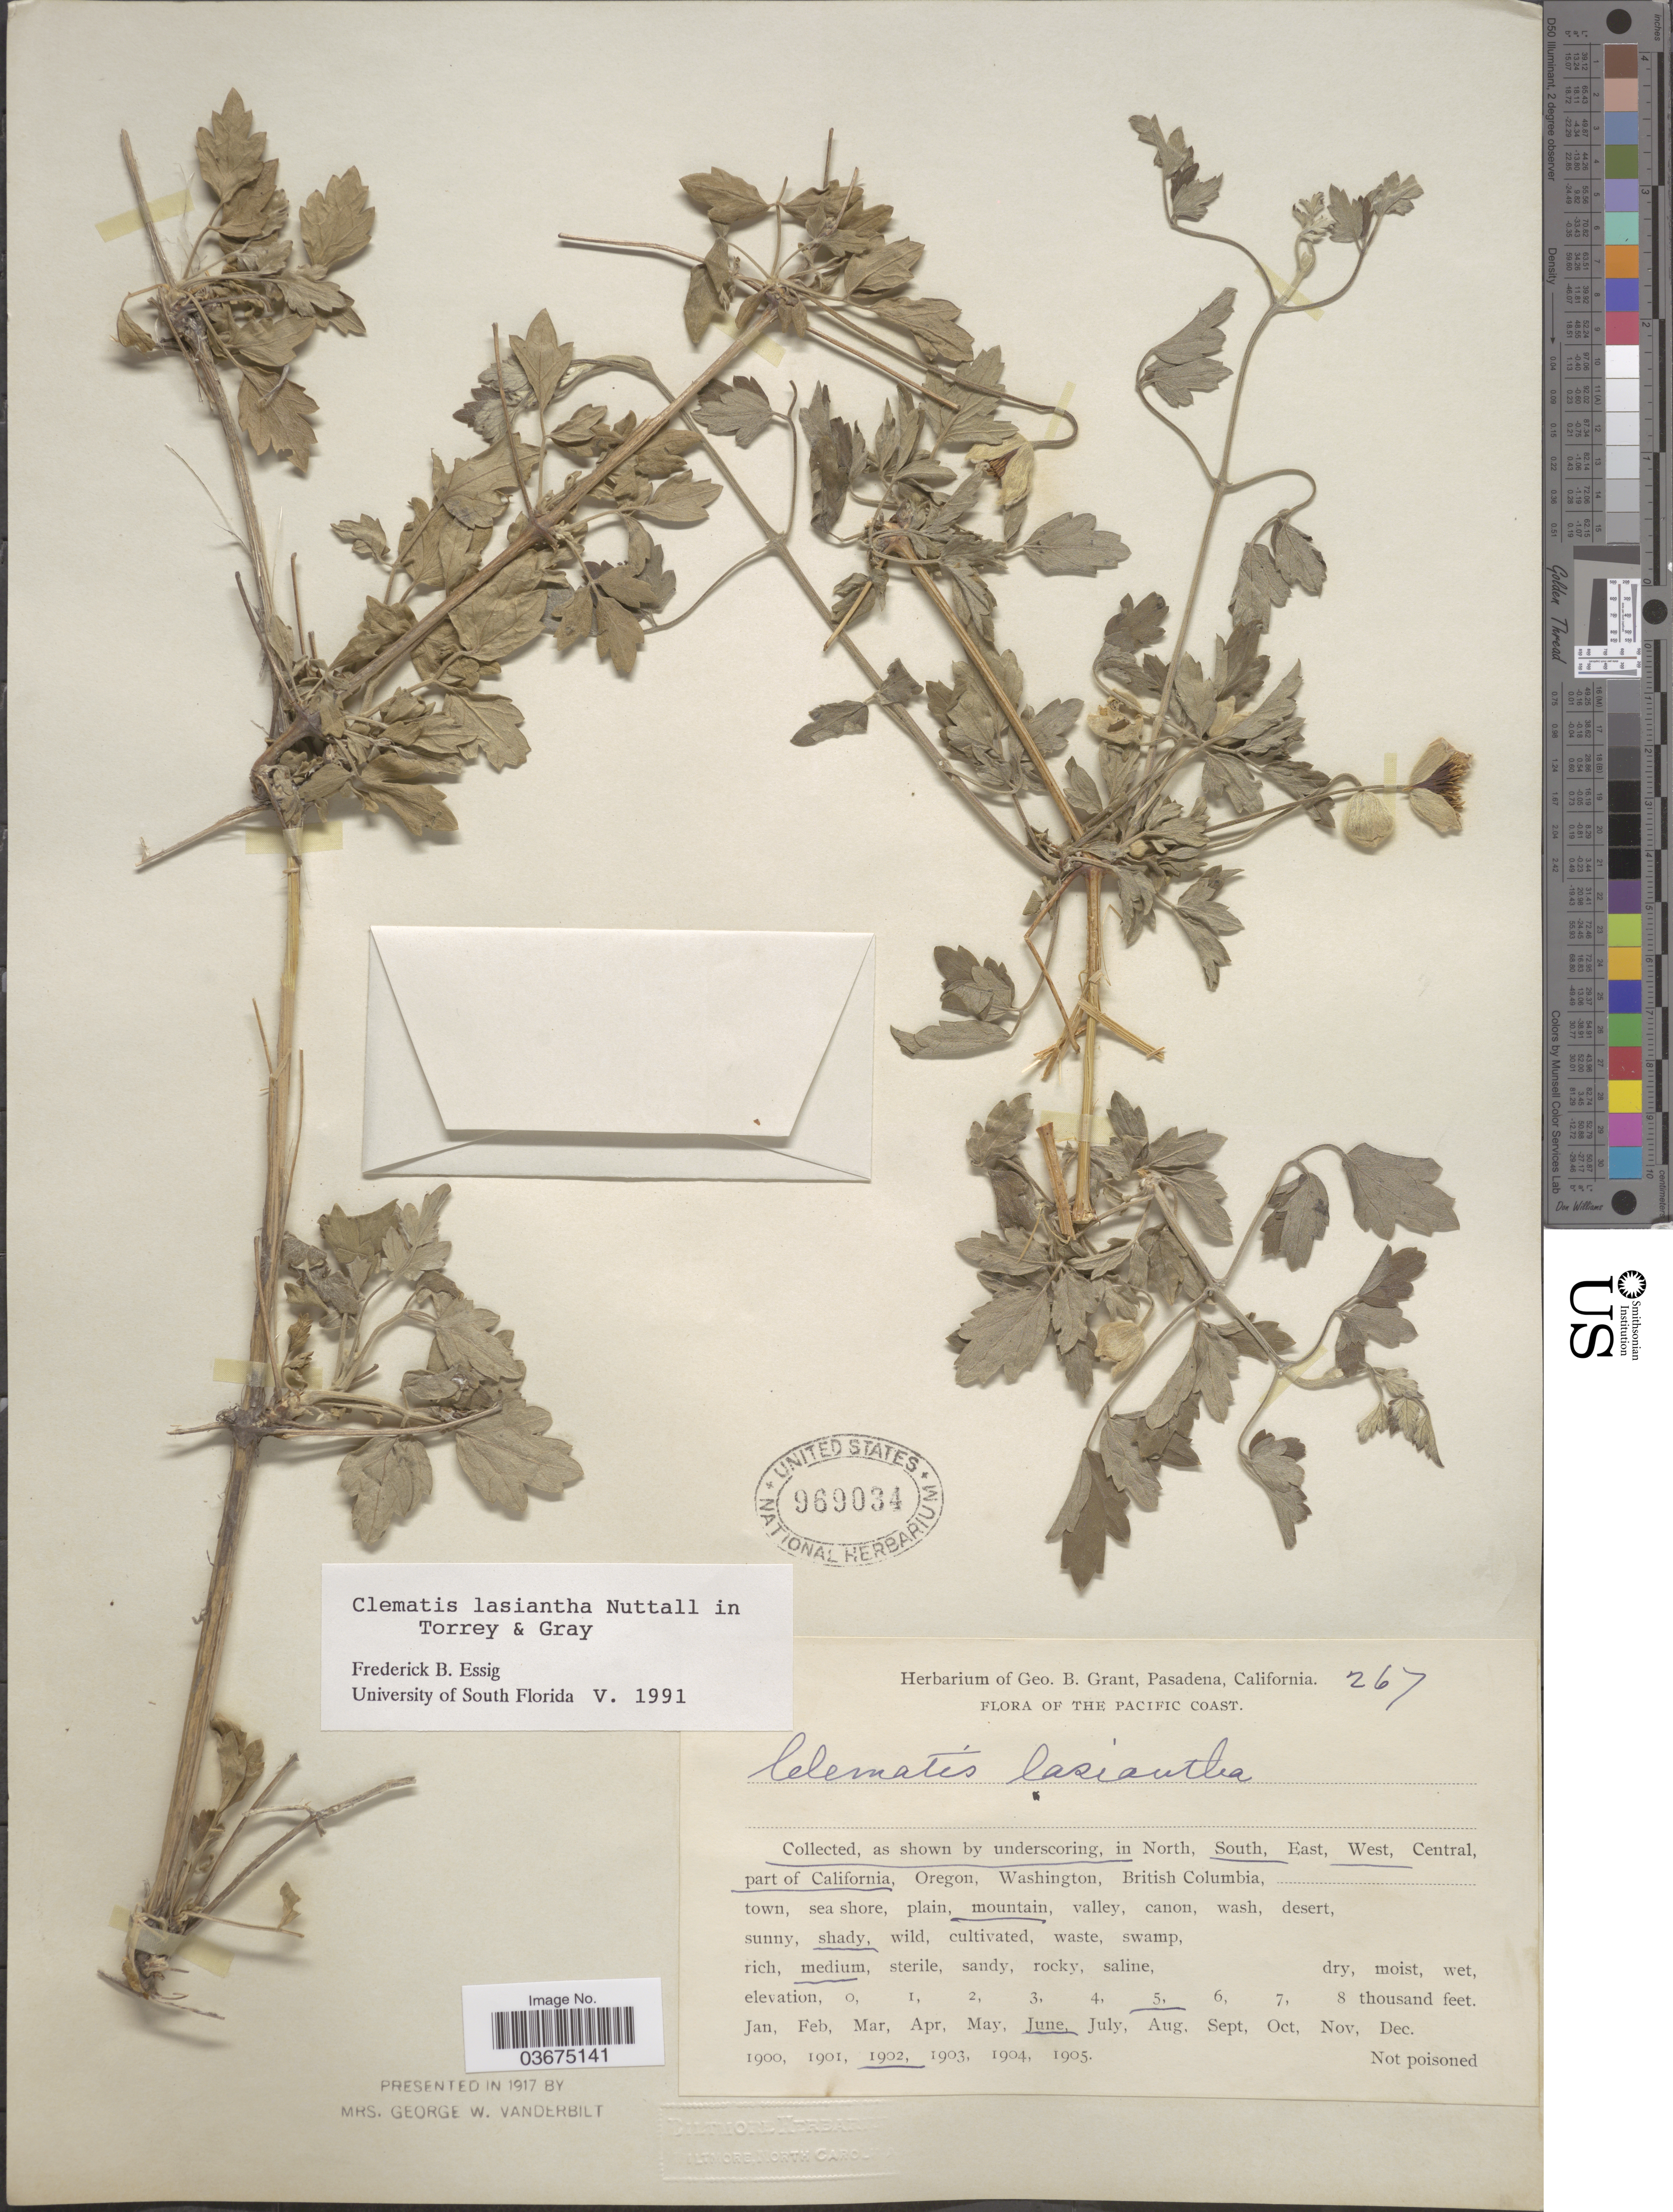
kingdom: Plantae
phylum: Tracheophyta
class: Magnoliopsida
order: Ranunculales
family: Ranunculaceae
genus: Clematis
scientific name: Clematis lasiantha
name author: Nutt.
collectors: ex herb. Geo. B. Grant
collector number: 267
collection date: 1902-06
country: United States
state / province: California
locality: In South, West, part of California.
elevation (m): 1524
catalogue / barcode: US 969034